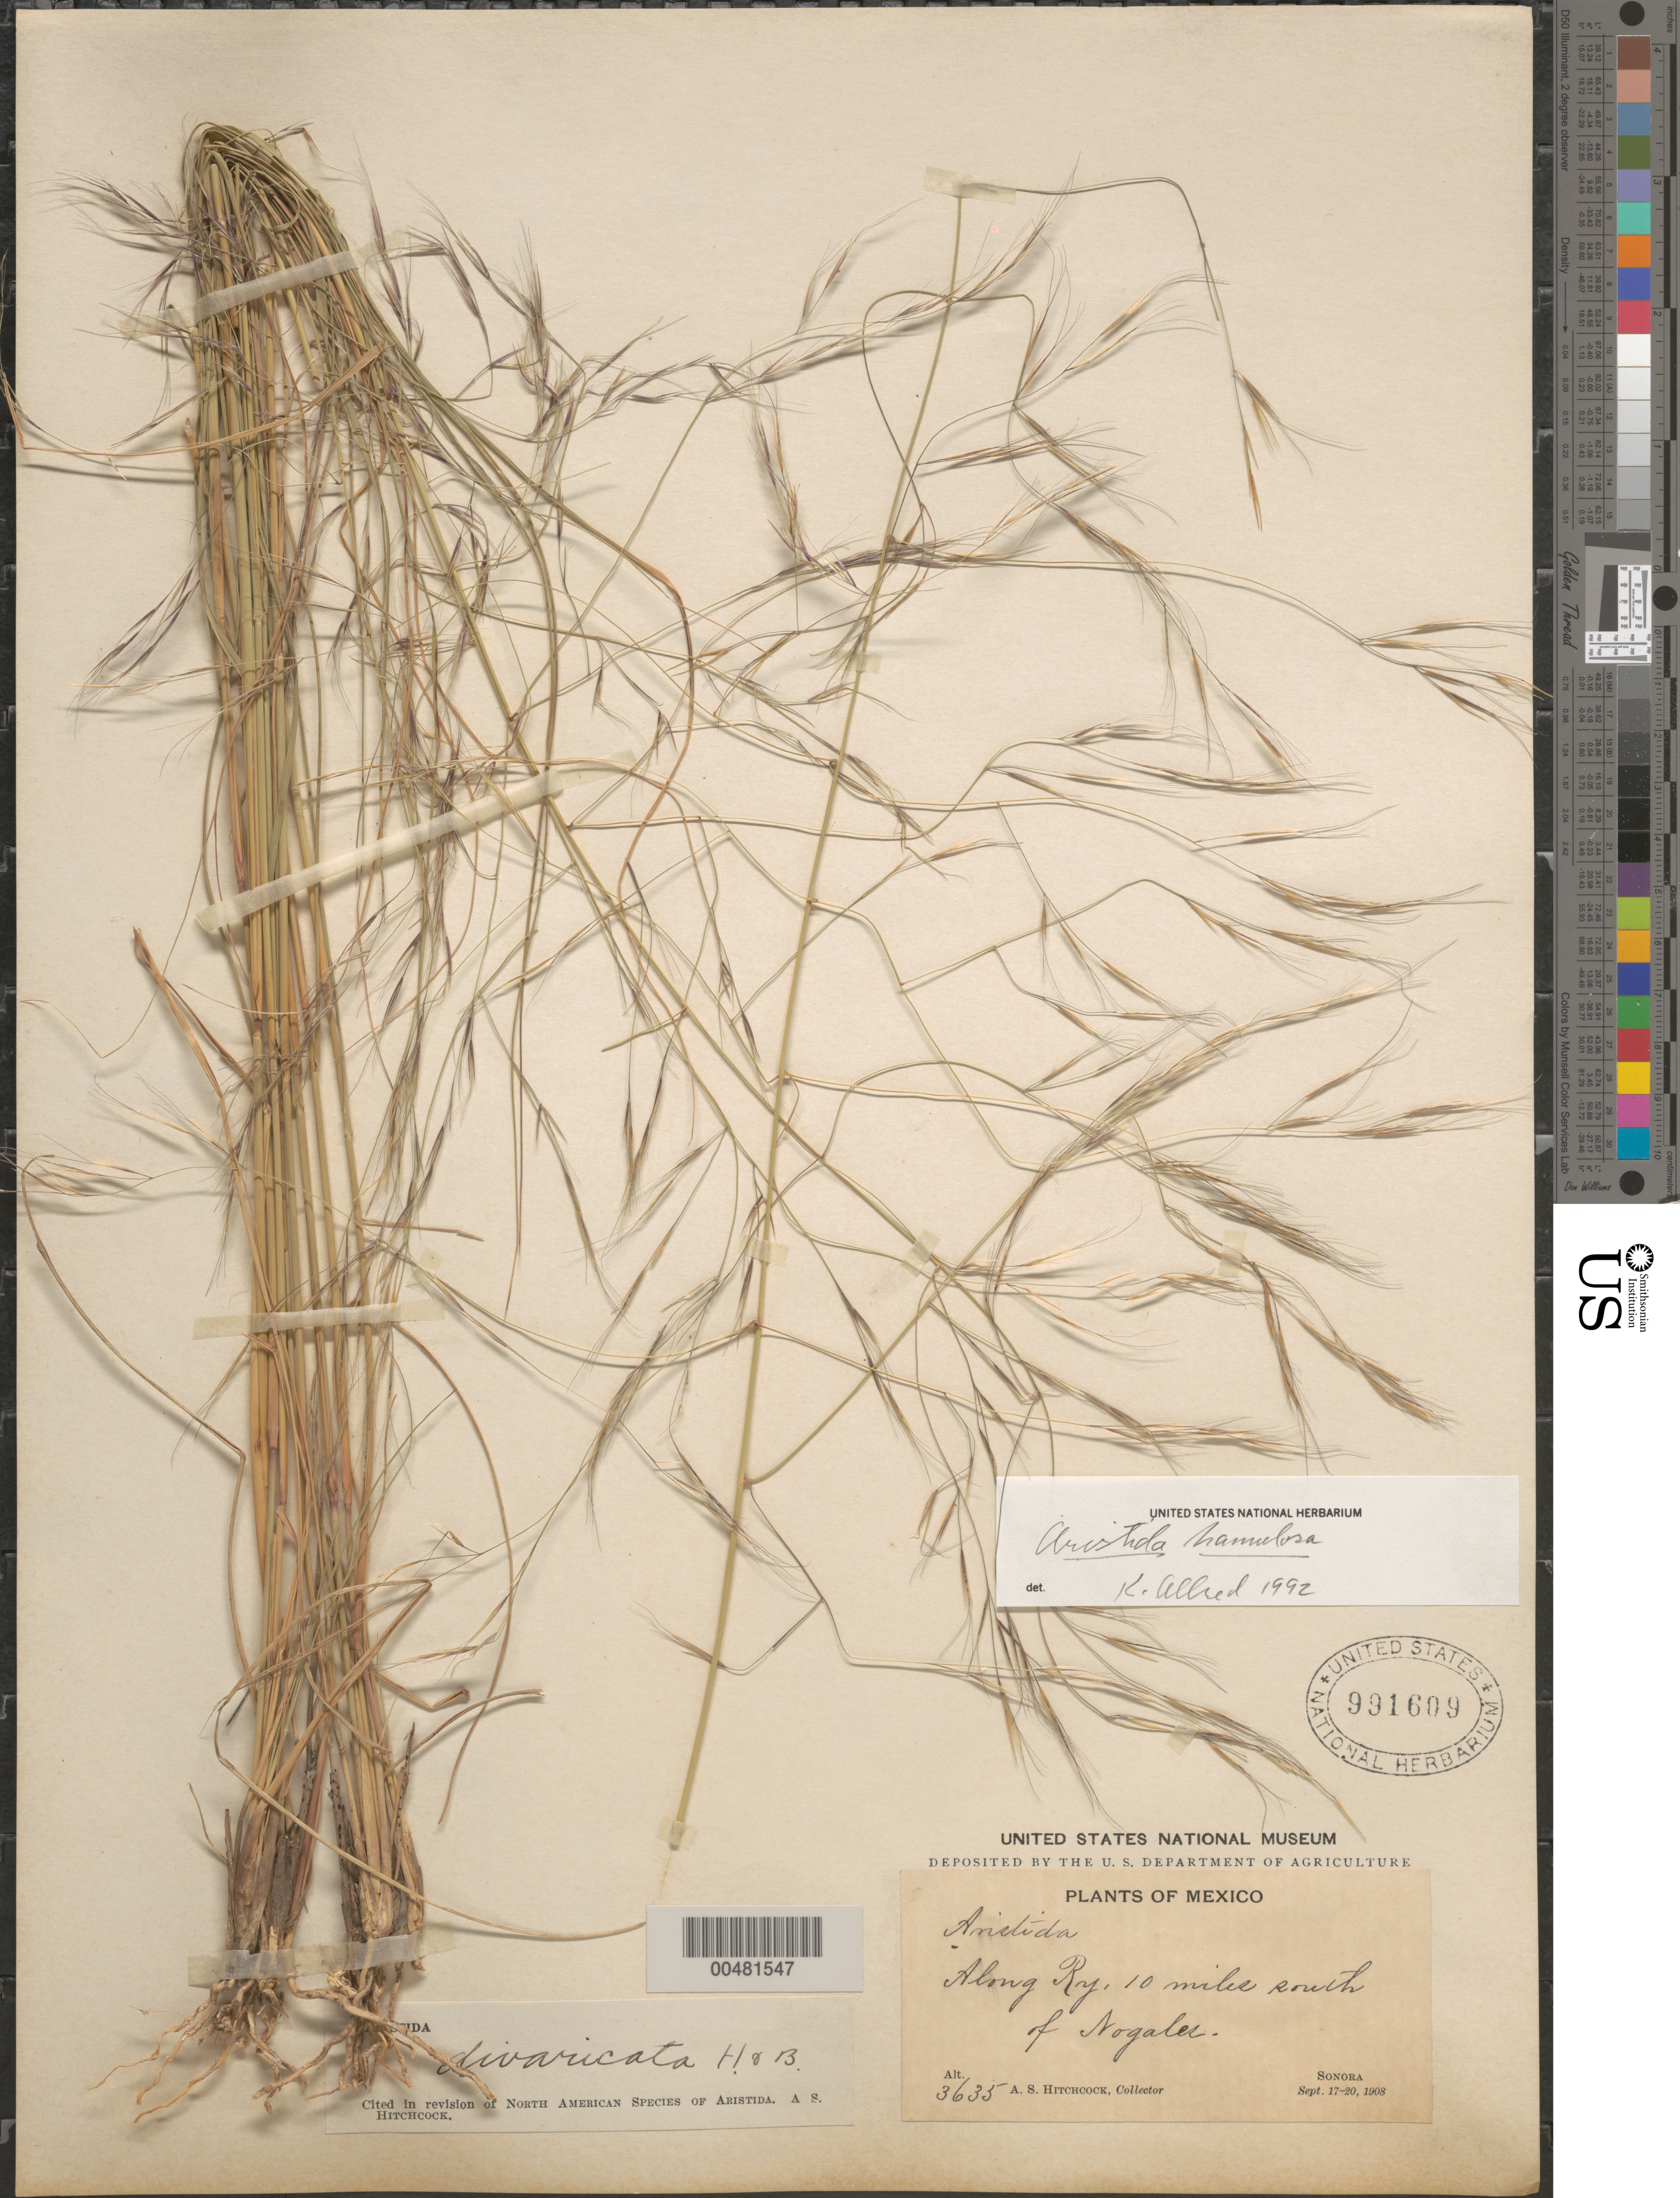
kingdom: Plantae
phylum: Tracheophyta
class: Liliopsida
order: Poales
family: Poaceae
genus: Aristida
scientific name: Aristida hamulosa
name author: Henr.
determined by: Allred, K.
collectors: A. S. Hitchcock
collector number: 3635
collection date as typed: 17 Sep 1908 to 20 Sep 1908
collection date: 1908-09-17/1908-09-20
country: Mexico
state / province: Sonora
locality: Along Ry. 10 miles S of Nogales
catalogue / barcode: US 991609